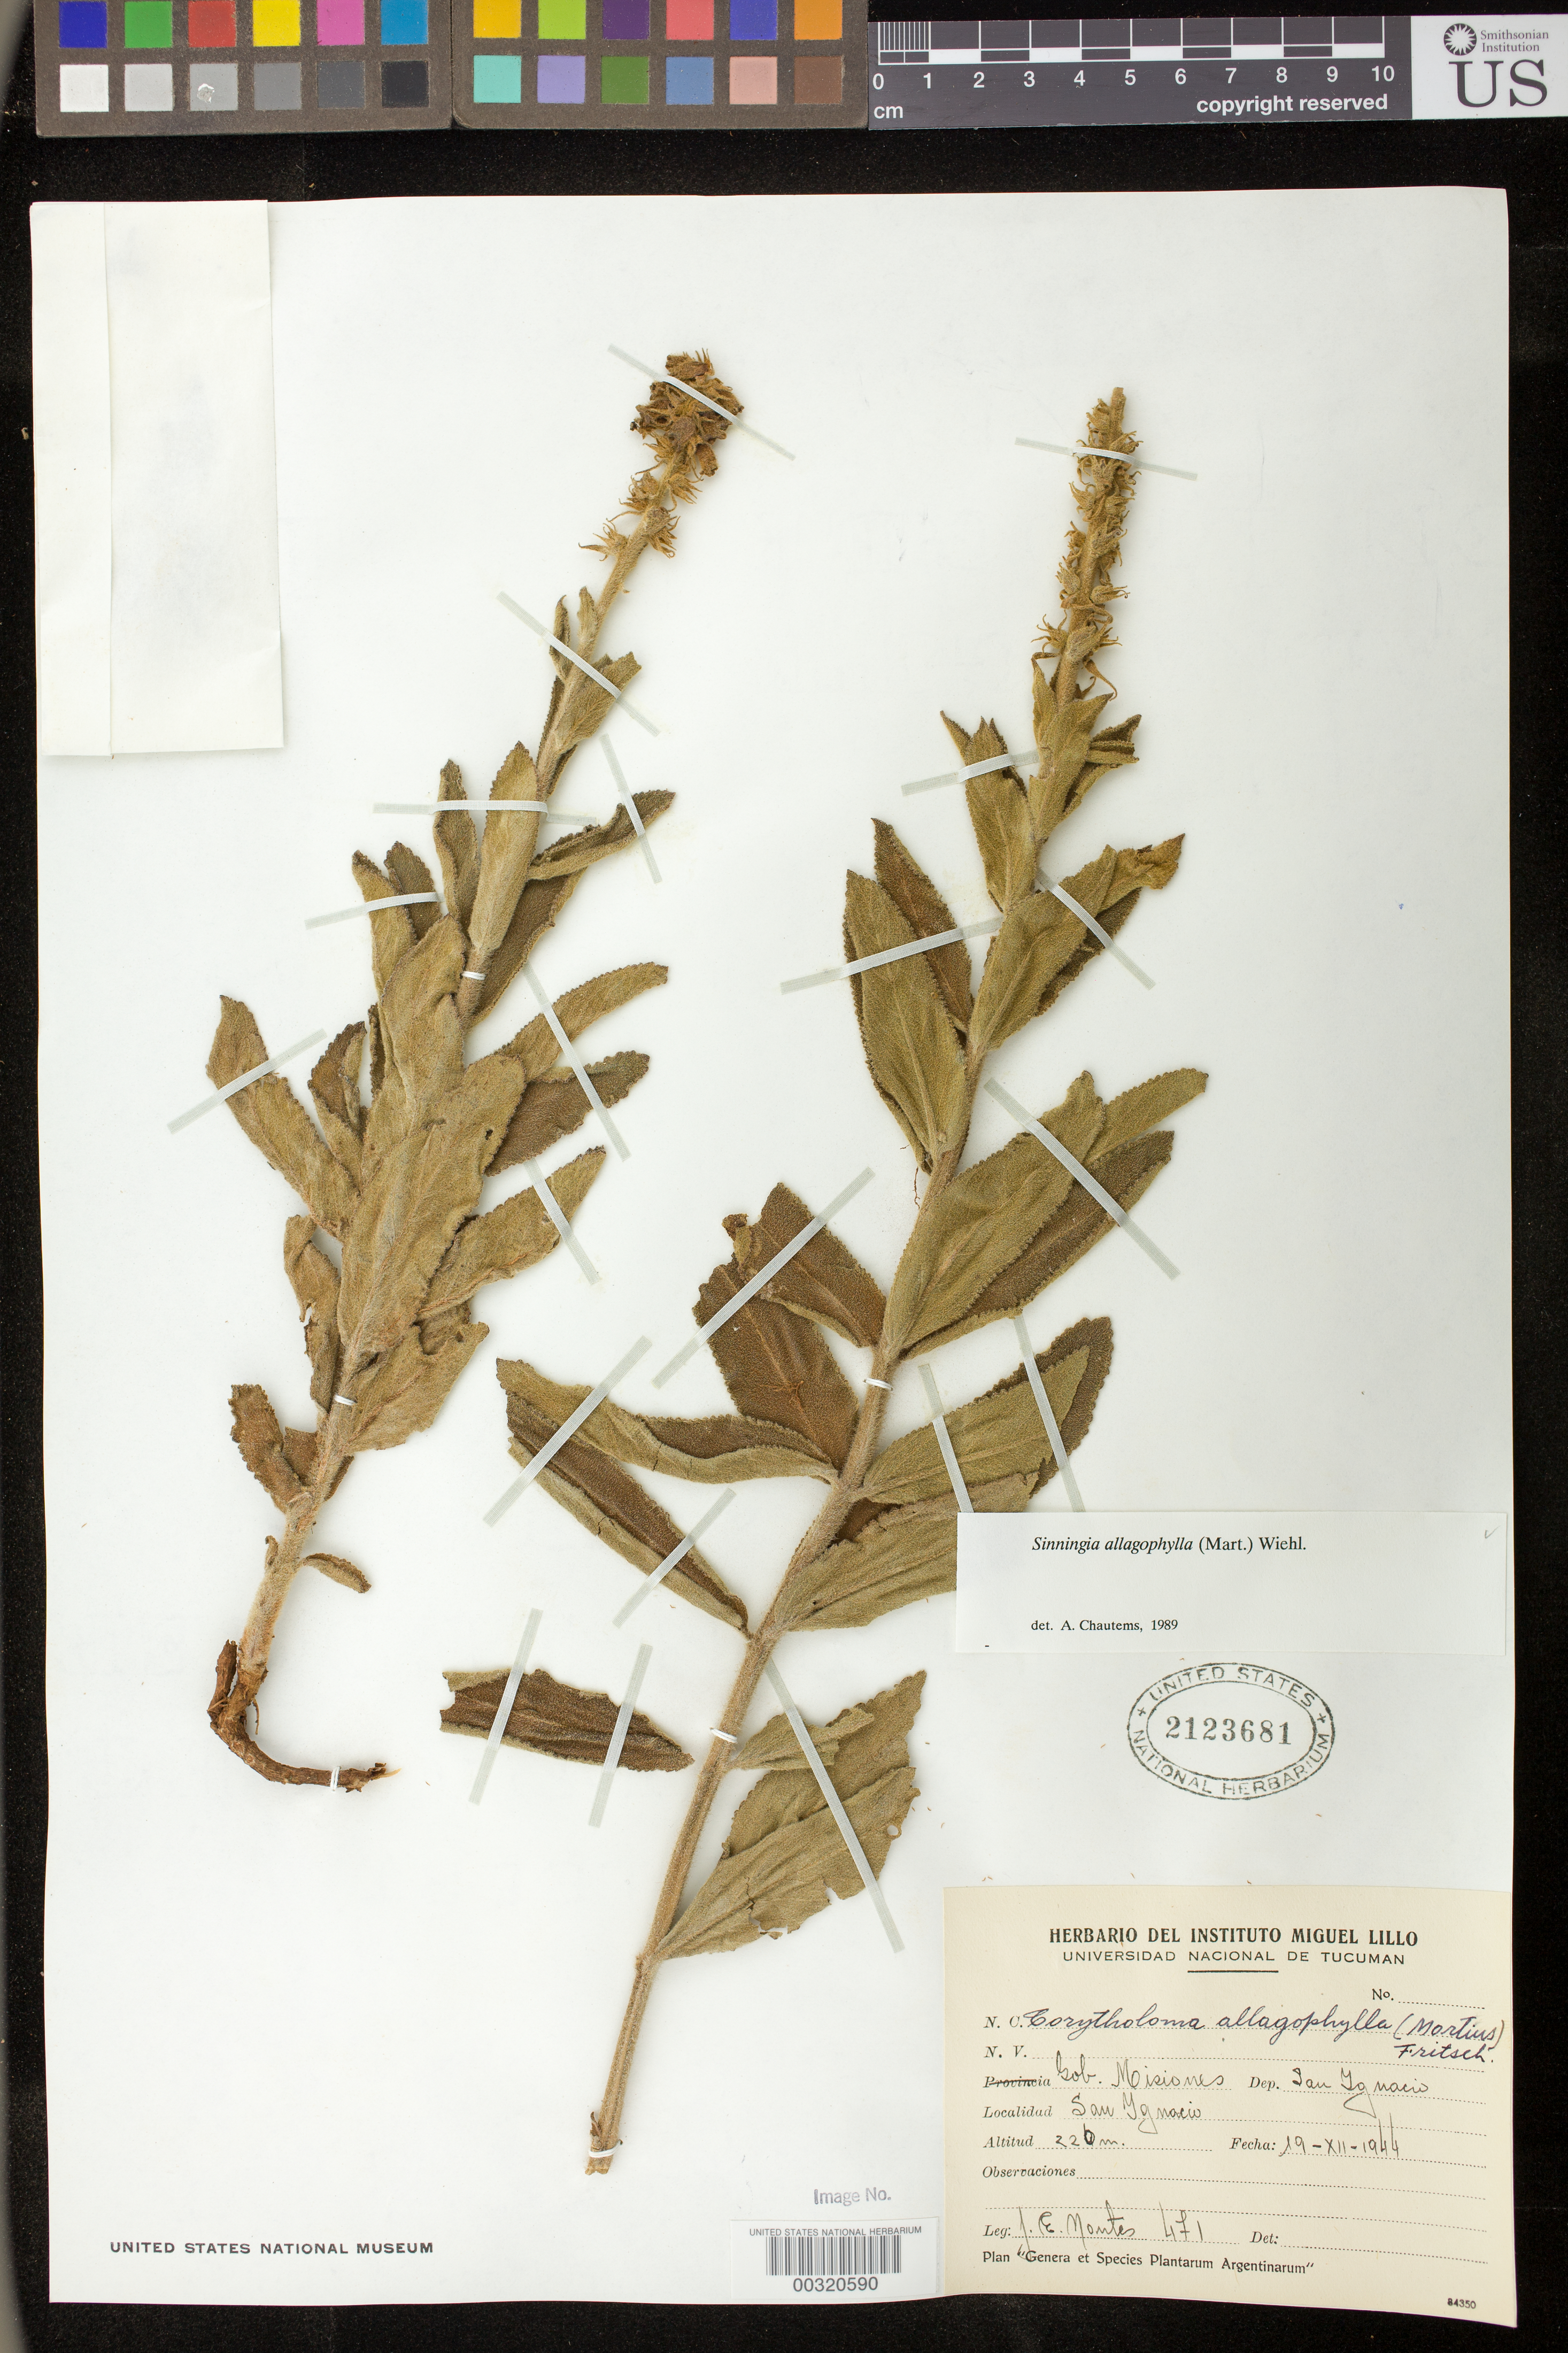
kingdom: Plantae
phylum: Tracheophyta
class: Magnoliopsida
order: Lamiales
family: Gesneriaceae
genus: Sinningia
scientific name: Sinningia allagophylla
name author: (Mart.) Wiehler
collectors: J. E. Montes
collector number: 471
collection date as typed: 19 Dec 1944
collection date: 1944-12-19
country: Argentina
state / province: Misiones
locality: Dept. San Ignacio, San Ignacio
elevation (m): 220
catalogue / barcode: US 2123681